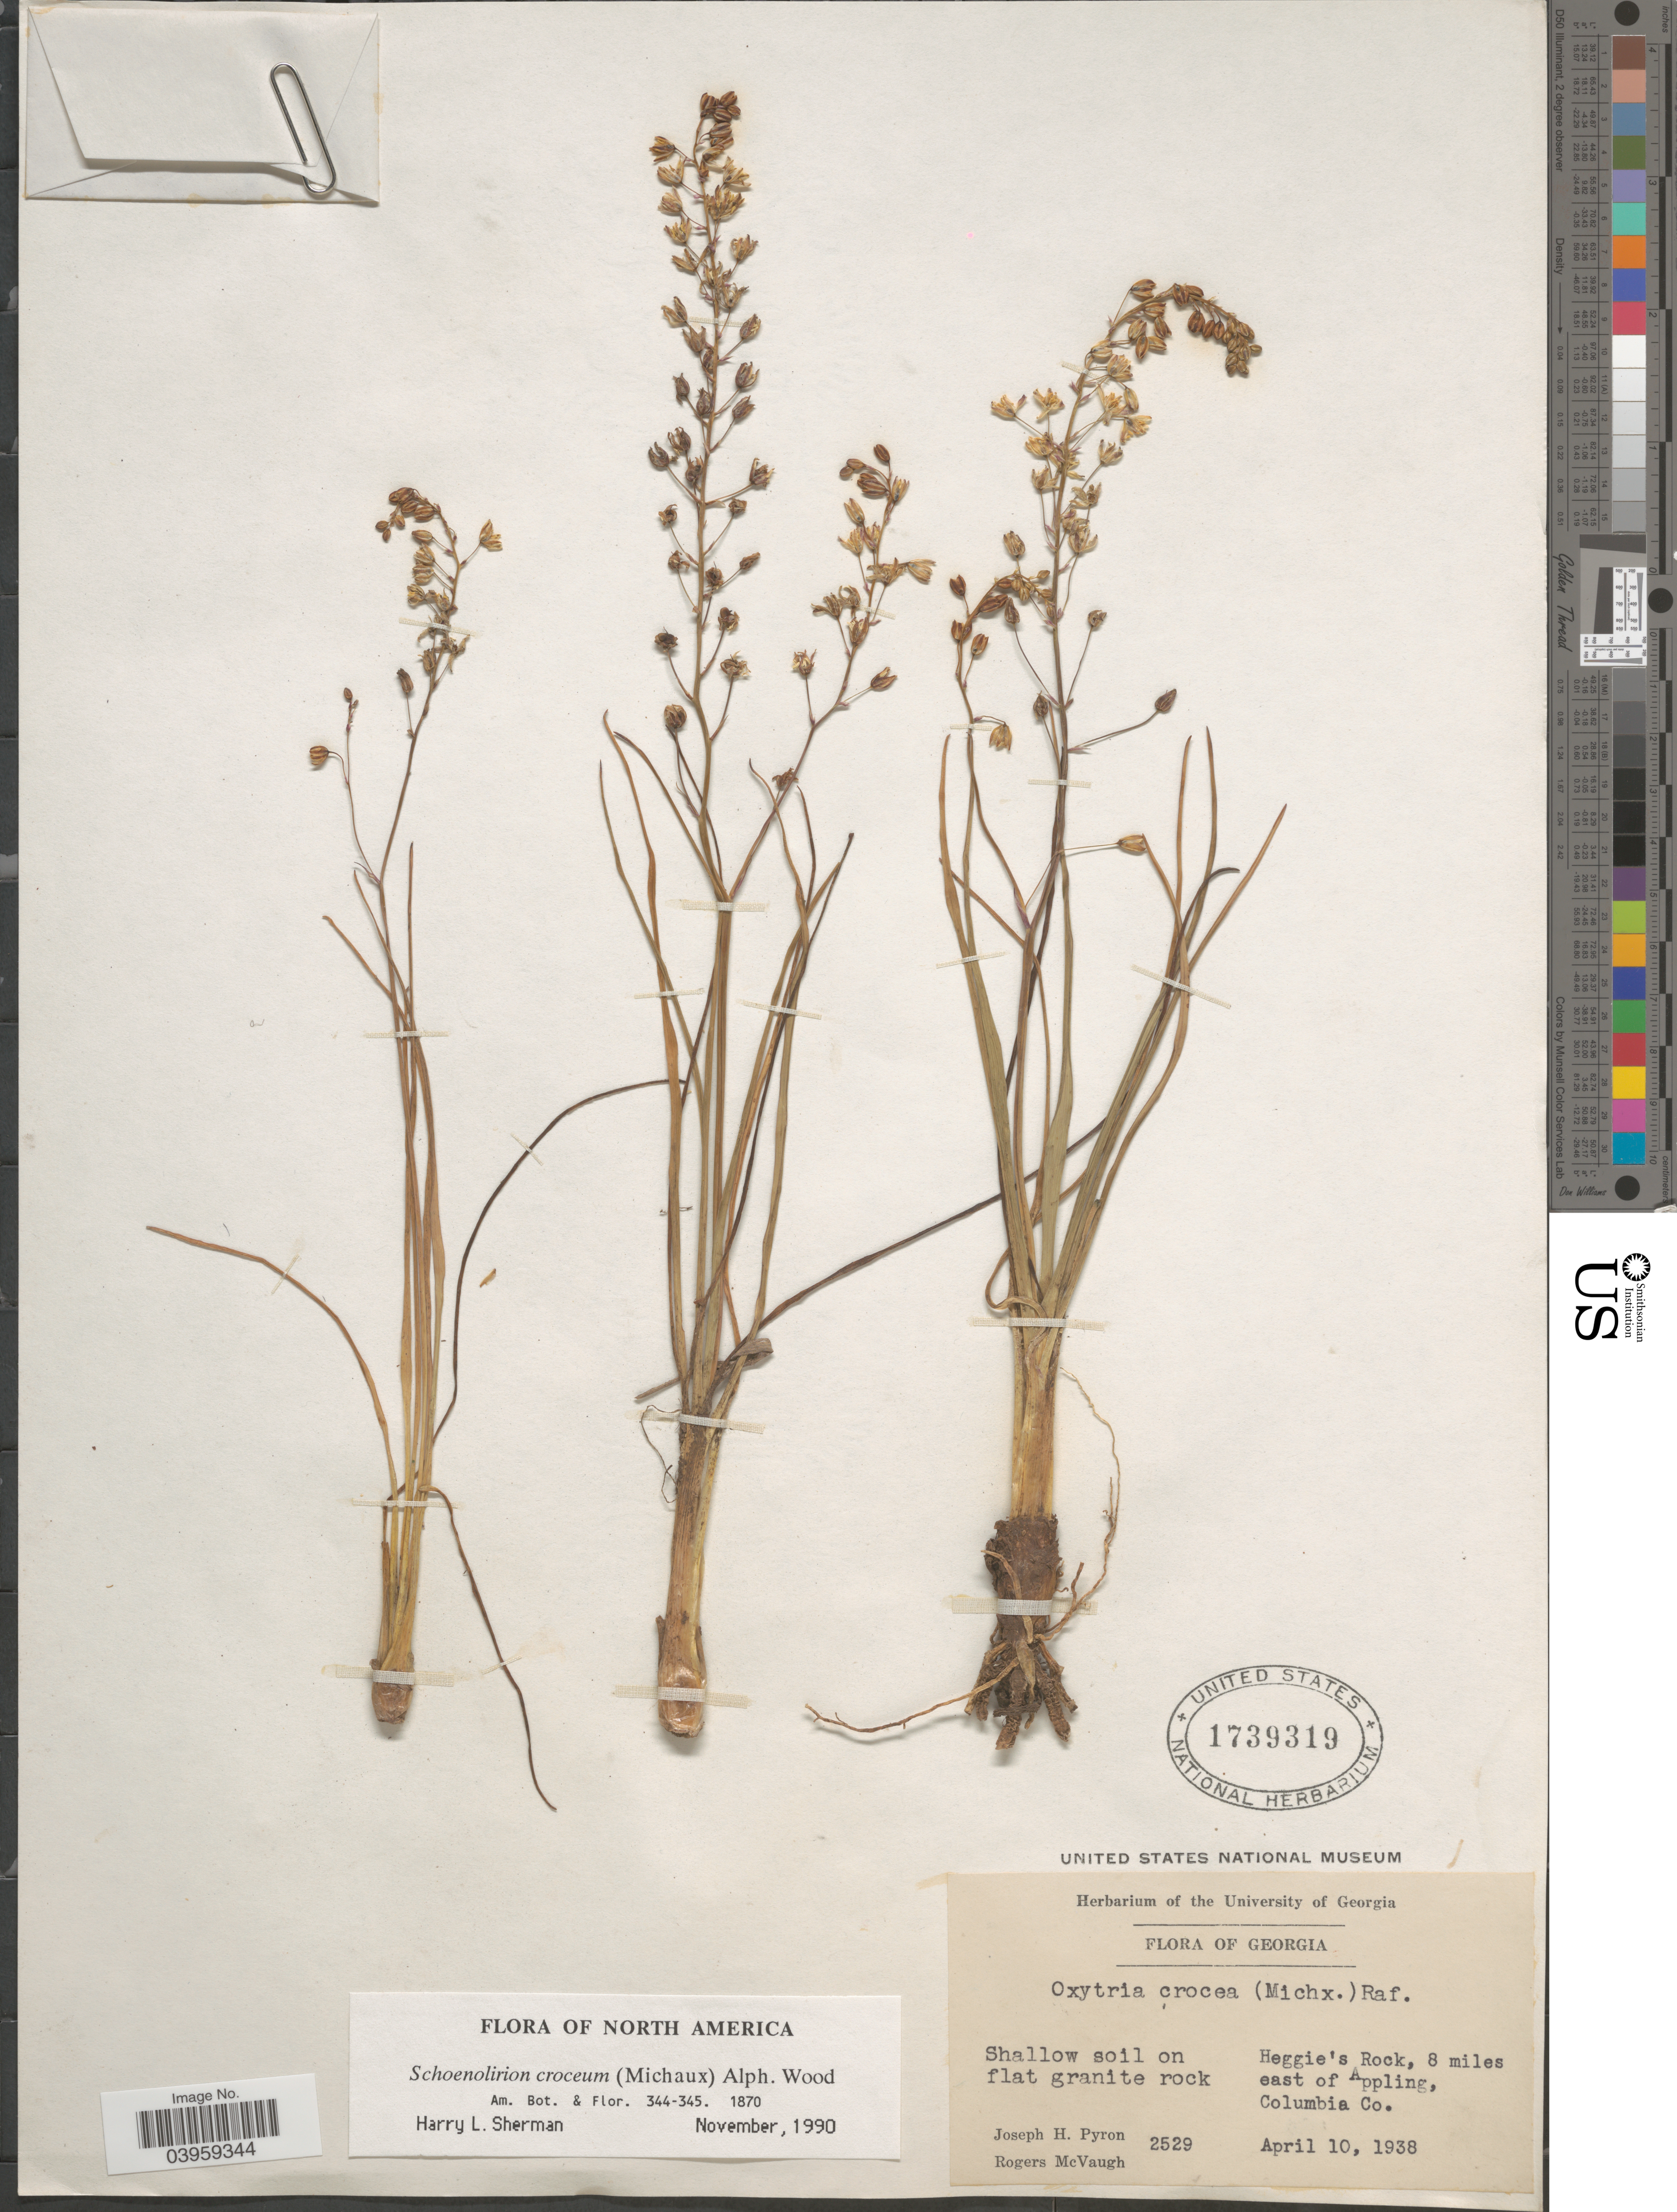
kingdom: Plantae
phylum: Tracheophyta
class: Liliopsida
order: Asparagales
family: Asparagaceae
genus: Schoenolirion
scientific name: Schoenolirion croceum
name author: (Michx.) Alph. Wood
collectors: J. H. Pyron & R. McVaugh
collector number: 2529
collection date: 1938-04-10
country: United States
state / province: Georgia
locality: Heggie's Rock, 8 miles east of Appling, Columbia Co.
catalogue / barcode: US 1739319